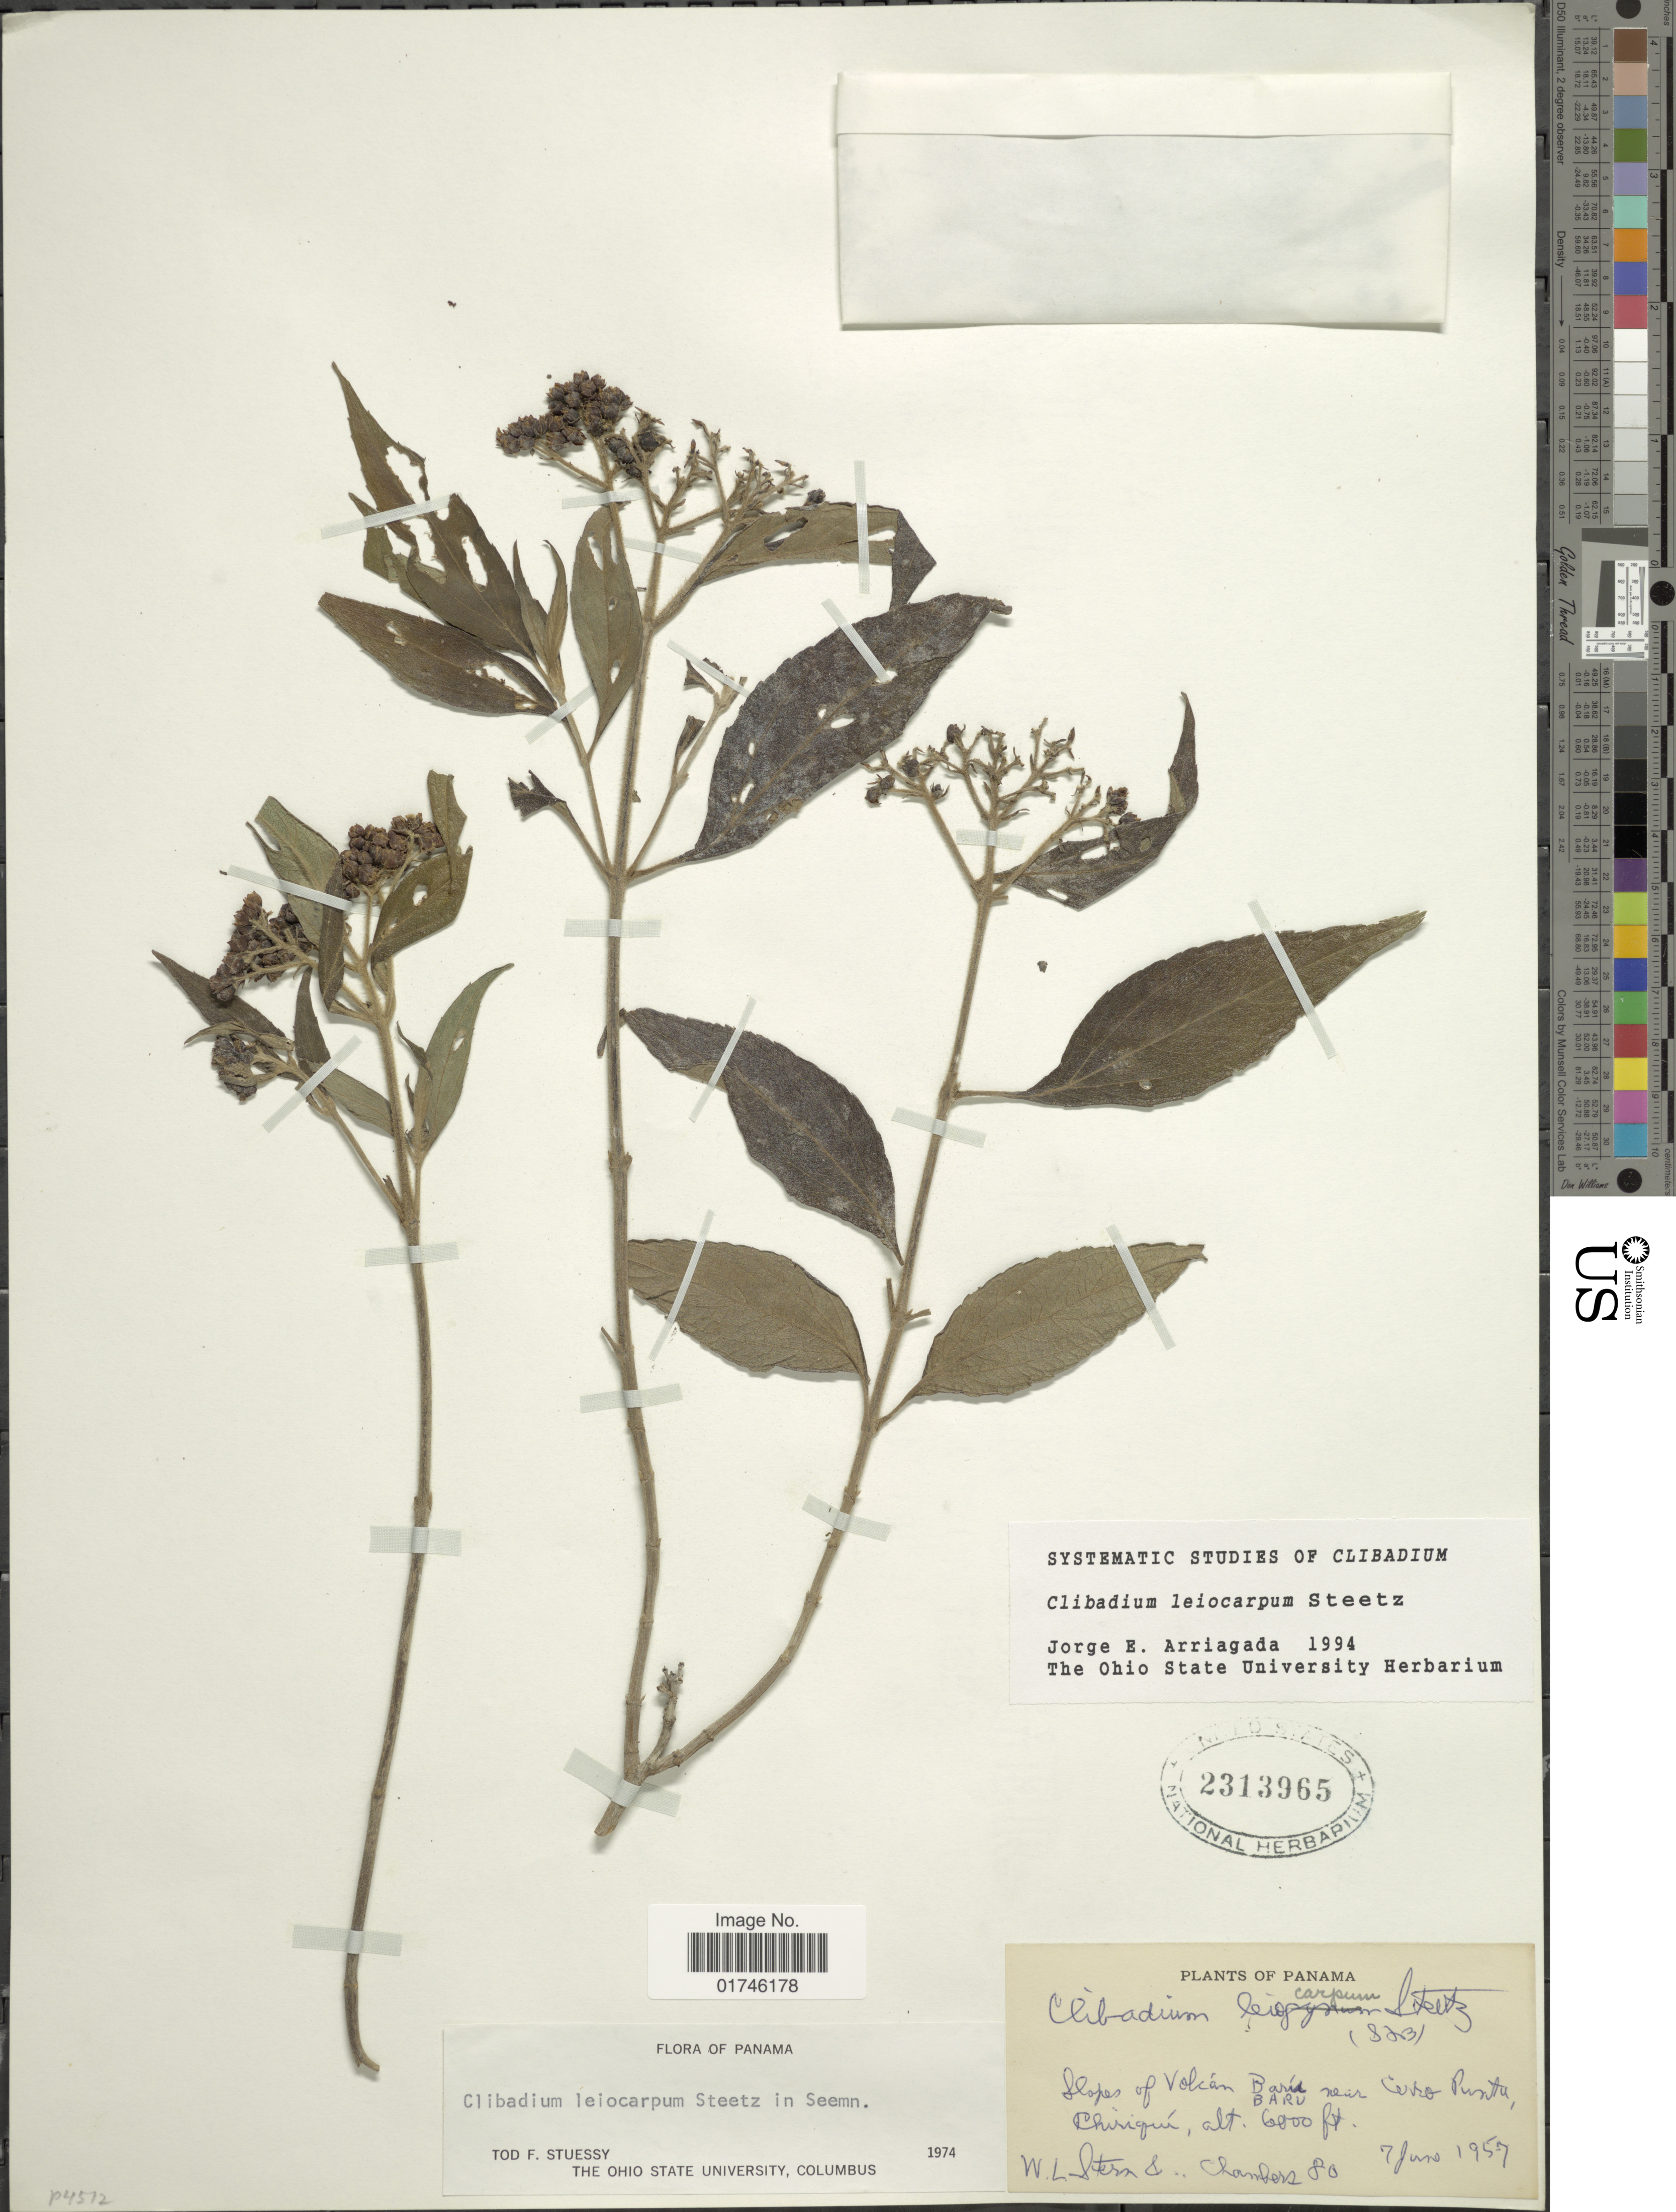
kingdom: Plantae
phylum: Tracheophyta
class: Magnoliopsida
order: Asterales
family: Asteraceae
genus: Clibadium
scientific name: Clibadium leiocarpum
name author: Steetz in Seem.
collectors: W. L. Stern & Chambers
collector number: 80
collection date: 1957-06-07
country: Panama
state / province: Chiriqui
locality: Slopes of Volcan Baria near Cerro Punta, Chiriqui.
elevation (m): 1829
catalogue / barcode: US 2313965